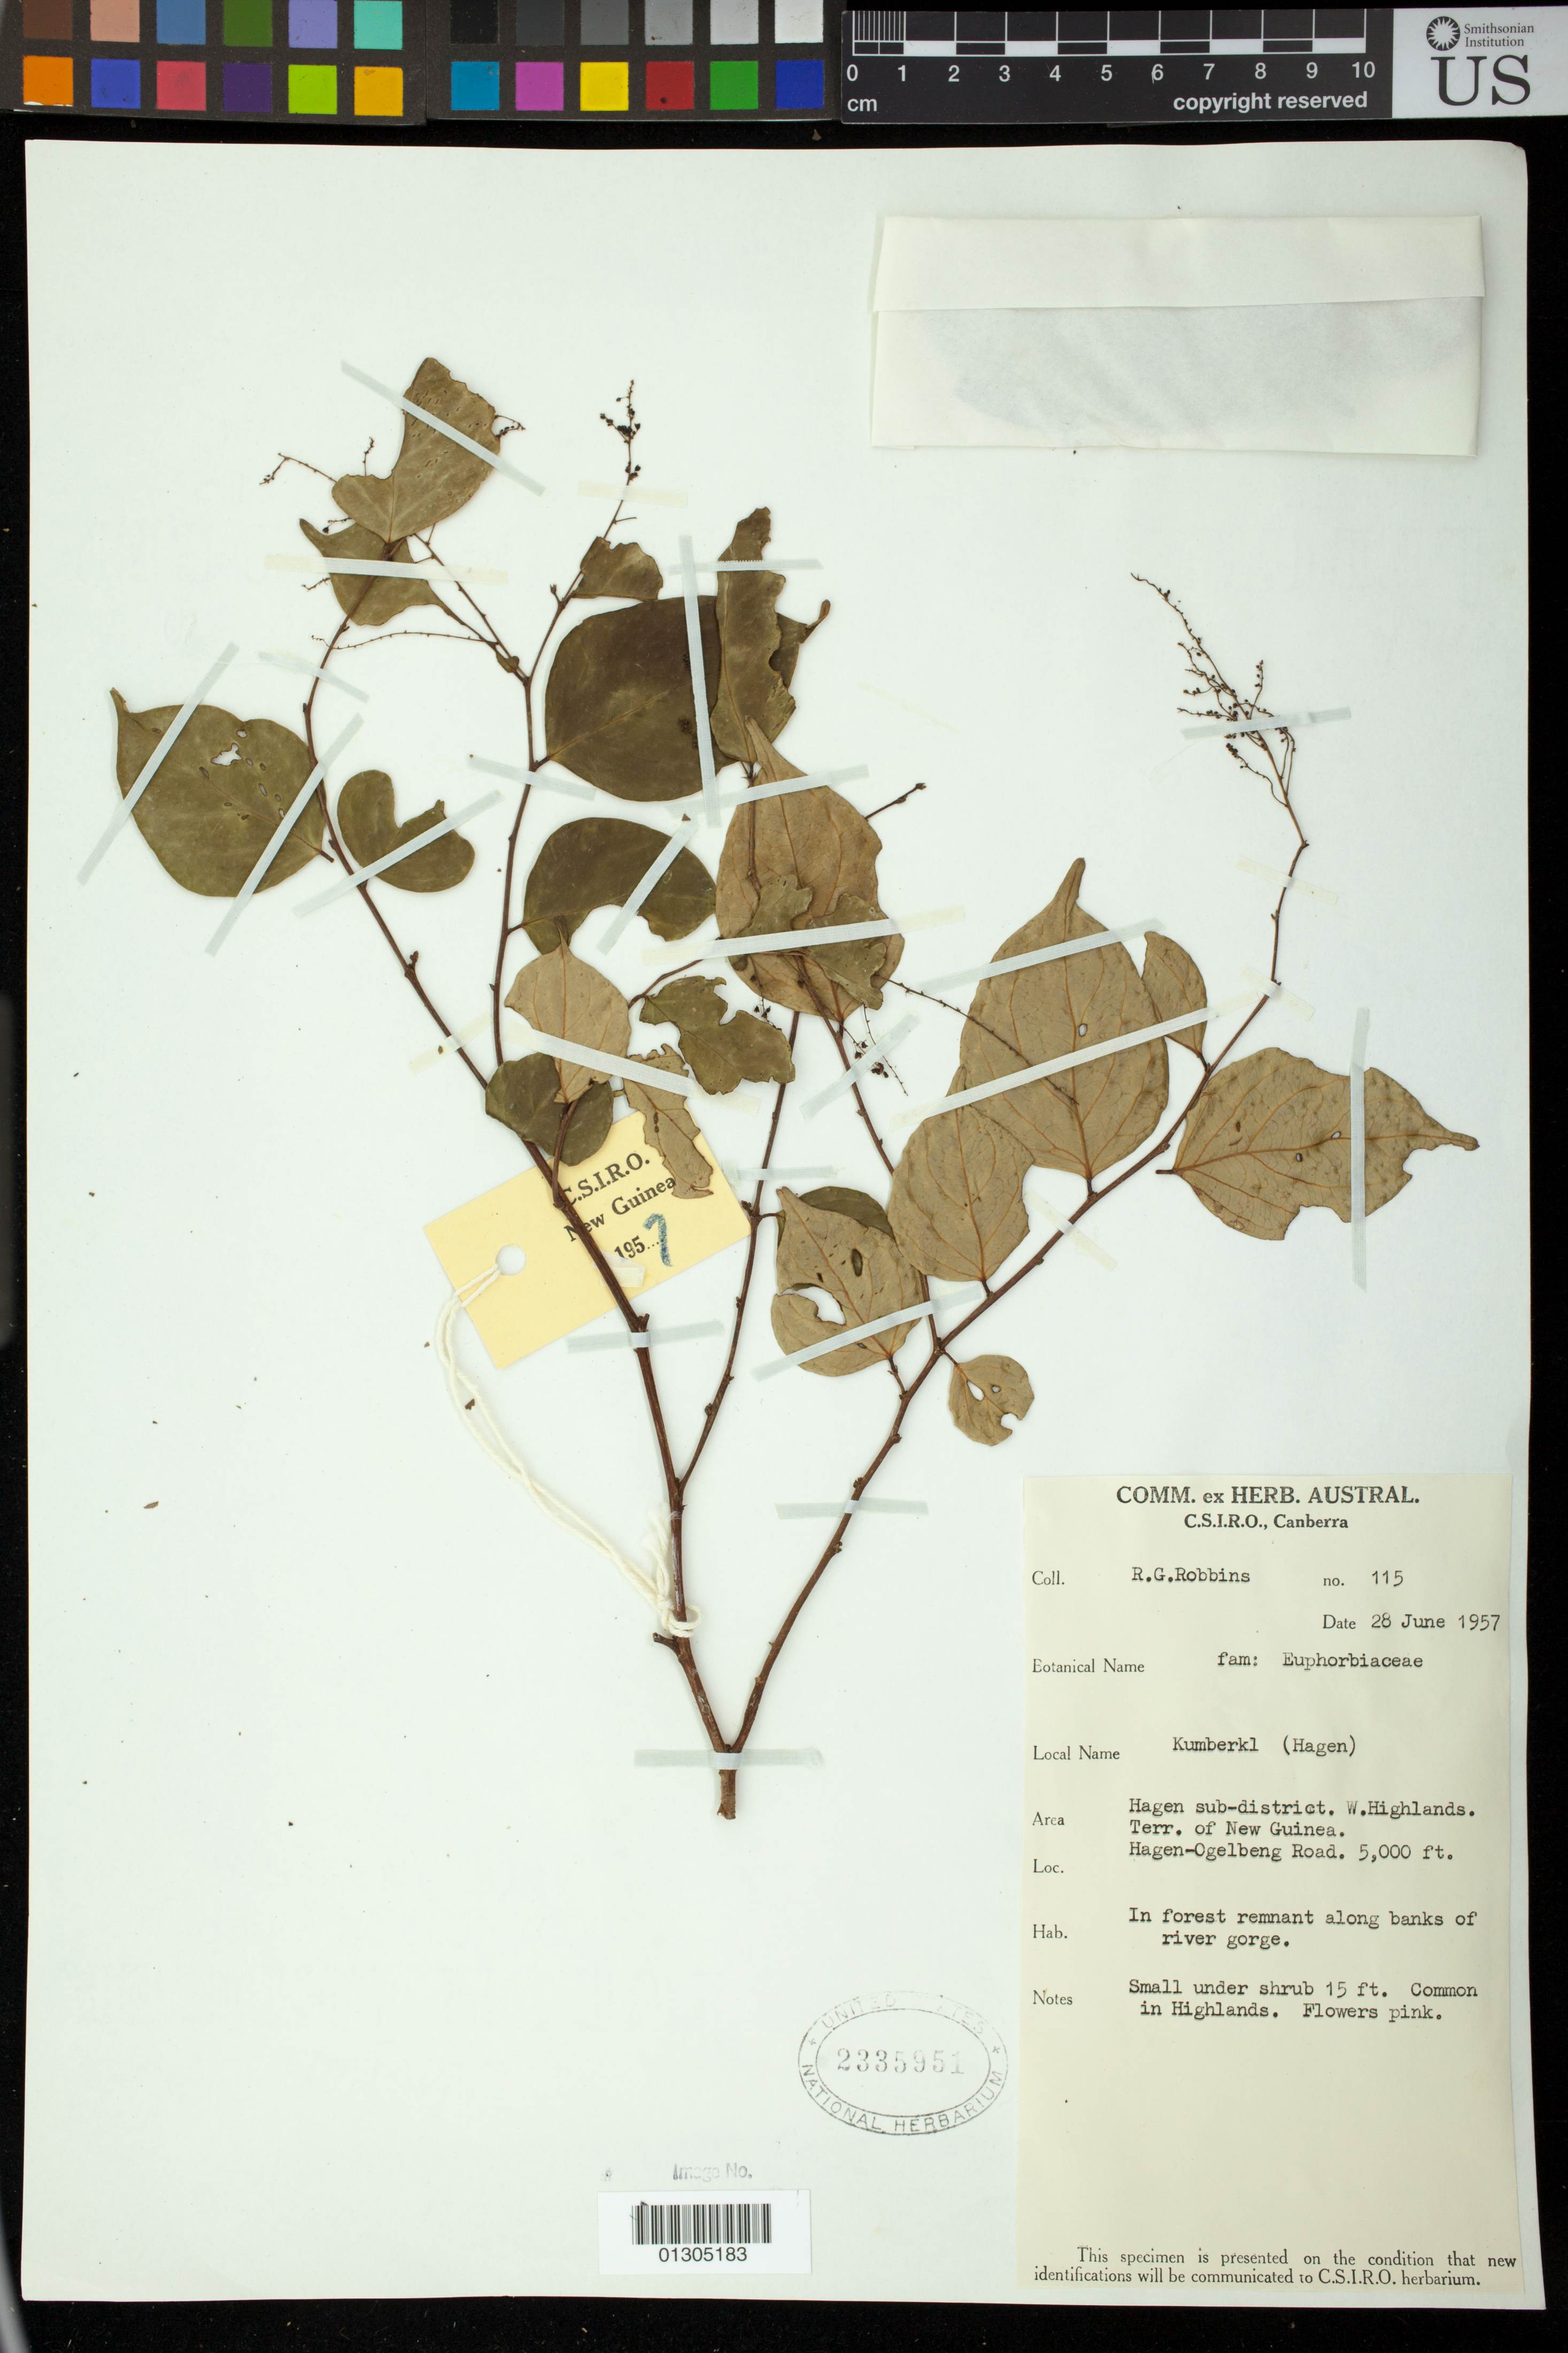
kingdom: Plantae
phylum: Tracheophyta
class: Magnoliopsida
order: Malpighiales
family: Euphorbiaceae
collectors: R. Robbins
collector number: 115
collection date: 1957-06-28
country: Papua New Guinea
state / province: Enga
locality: Hagen sub-district. W. Highlands. Terr. of New Guinea. Hagen-Ogelbeng Road.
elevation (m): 1524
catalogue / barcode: US 2335951